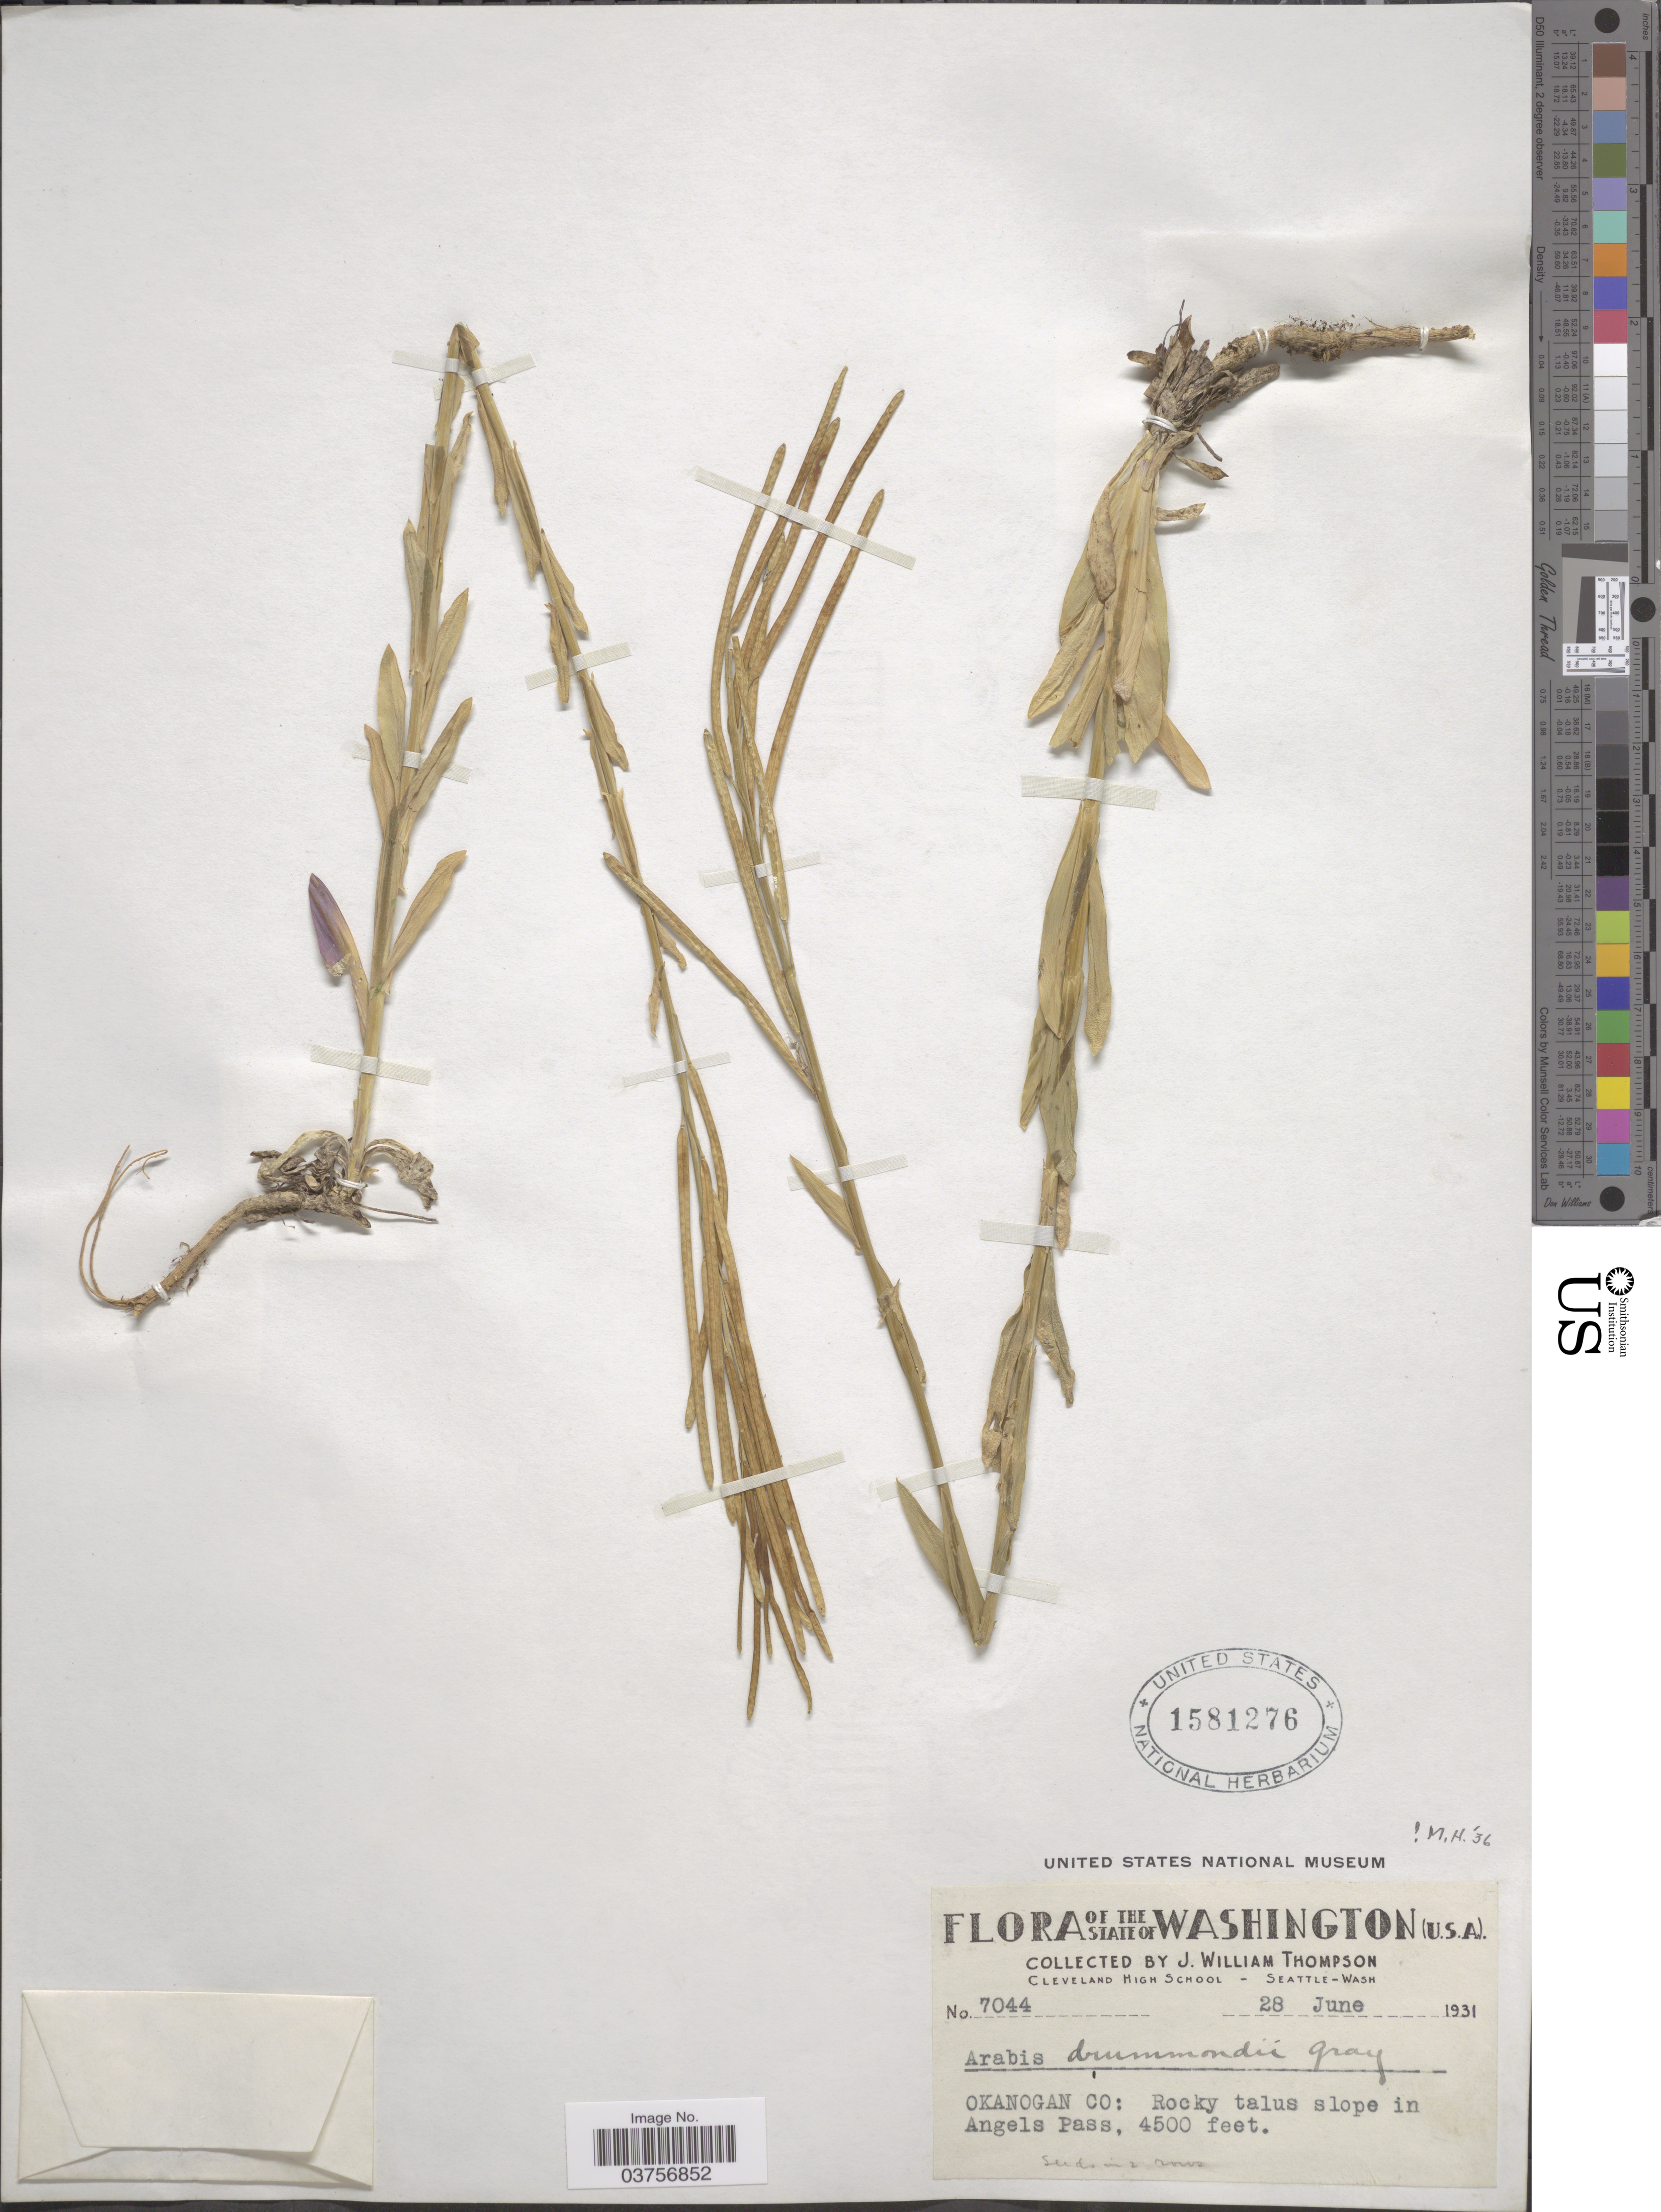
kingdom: Plantae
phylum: Tracheophyta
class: Magnoliopsida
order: Brassicales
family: Brassicaceae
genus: Arabis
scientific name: Arabis drummondii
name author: A. Gray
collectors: J. W. Thompson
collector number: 7044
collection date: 1931-06-28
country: United States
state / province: Washington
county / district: Okanogan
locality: Okanogan Co: Rocky talus slope in Angels Pass.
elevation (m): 1372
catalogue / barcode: US 1581276